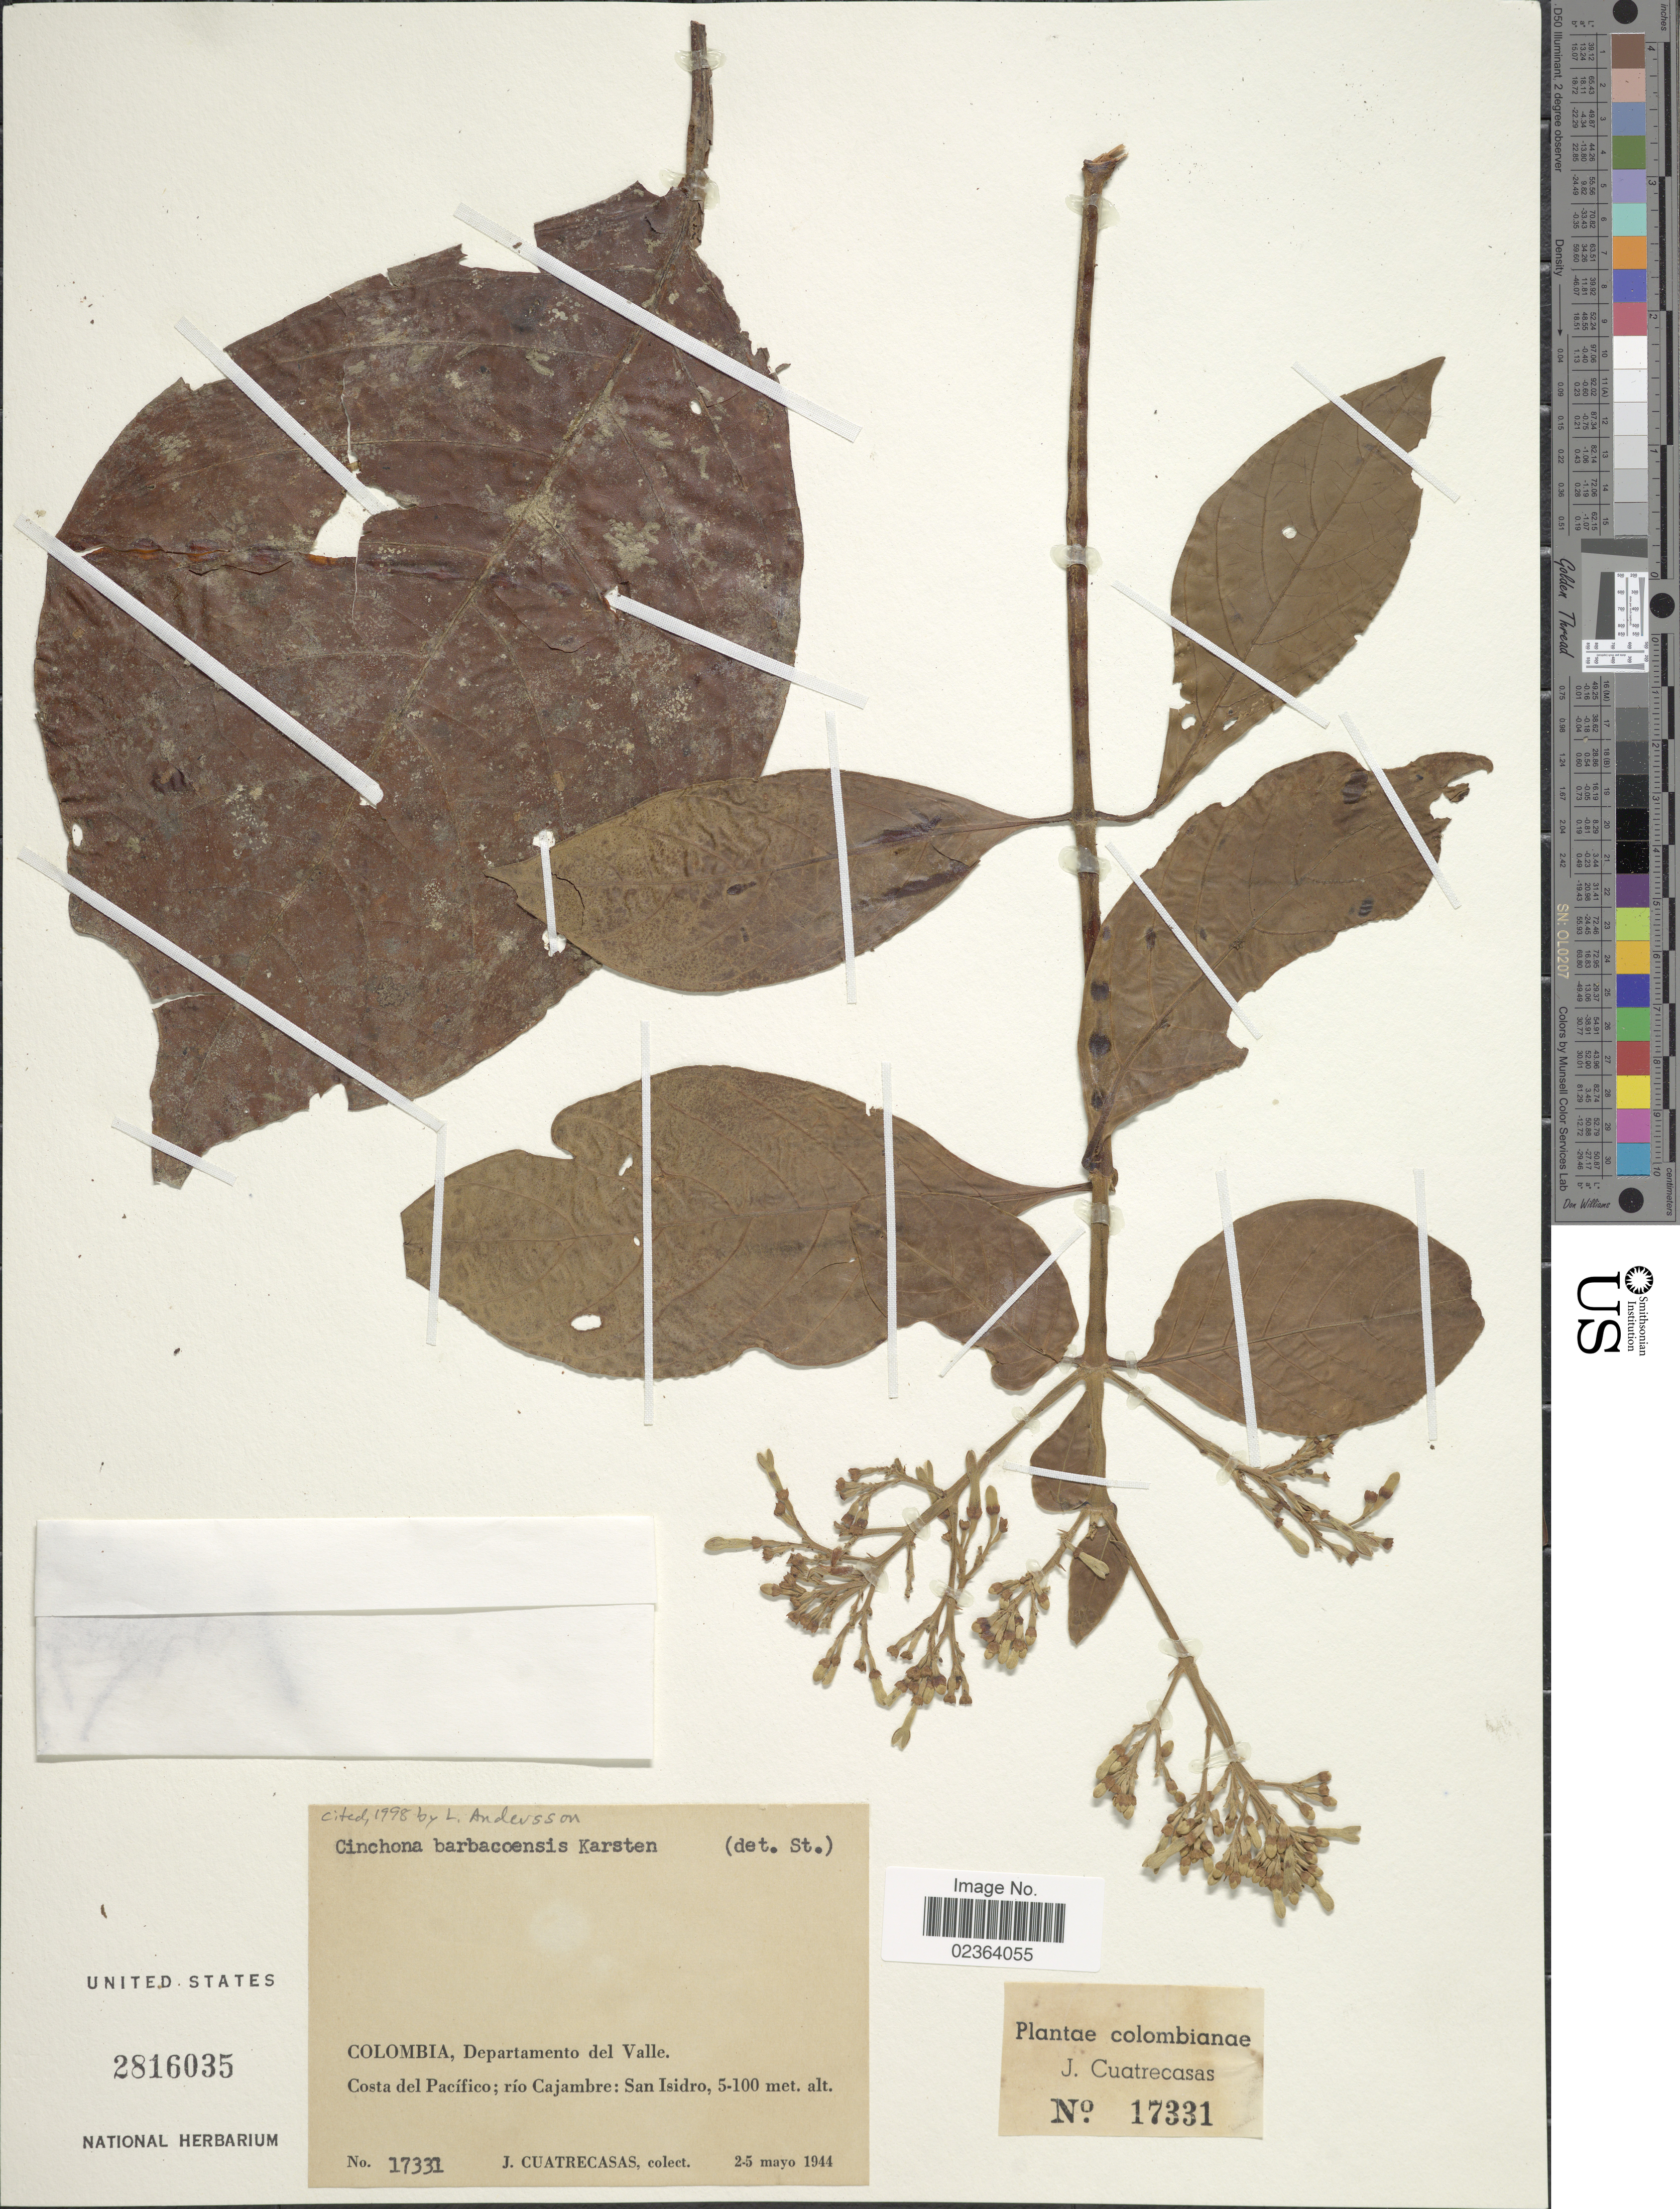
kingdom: Plantae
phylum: Tracheophyta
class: Magnoliopsida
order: Gentianales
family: Rubiaceae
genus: Cinchona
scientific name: Cinchona barbacoensis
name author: L.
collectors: J. Cuatrecasas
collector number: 17331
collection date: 1944-05-02/1944-05-05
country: Colombia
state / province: Valle del Cauca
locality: Colombia, Departamento del Valle, Costa del Pacifico; rio Cajambre: San Isidro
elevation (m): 5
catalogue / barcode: US 2816035